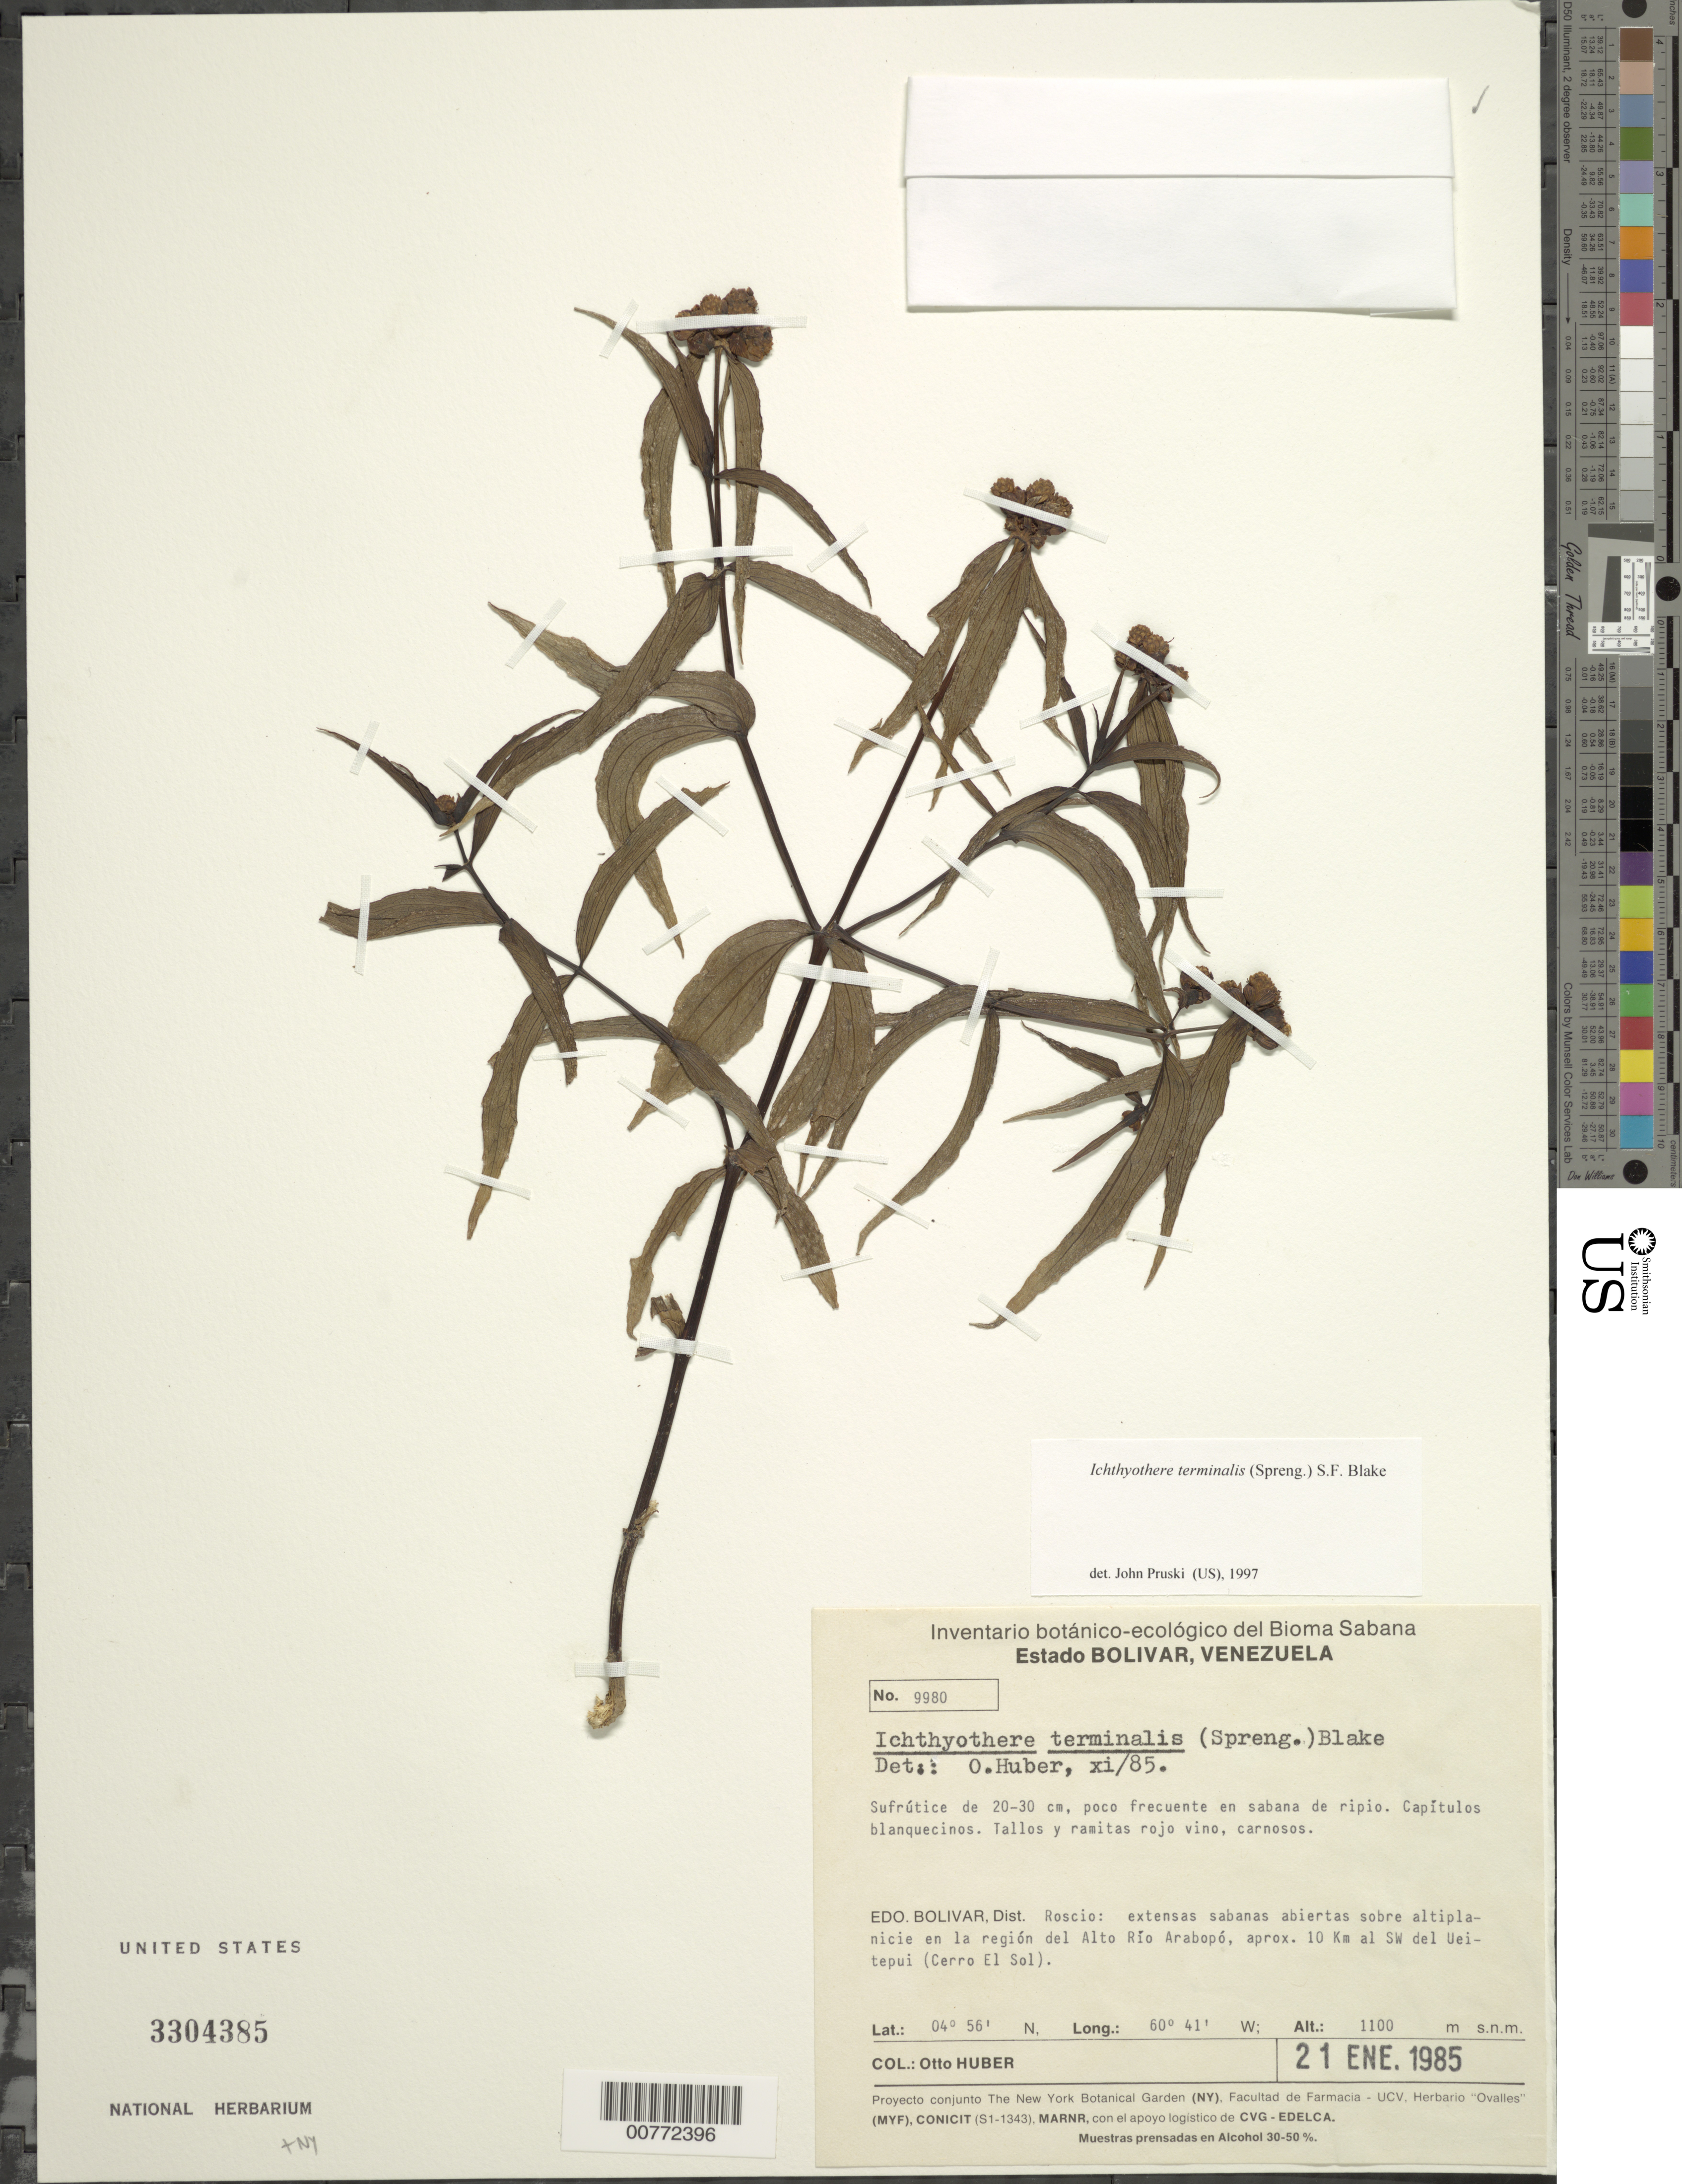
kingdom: Plantae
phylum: Tracheophyta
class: Magnoliopsida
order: Asterales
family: Asteraceae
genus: Ichthyothere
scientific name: Ichthyothere terminalis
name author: (Spreng.) S.F. Blake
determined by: Pruski, J. F.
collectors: O. Huber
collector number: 9980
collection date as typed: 21-Jan-85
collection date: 1985-01-21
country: Venezuela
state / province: Bolívar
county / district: Roscio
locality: Alto Río Arabapó, 10 km SW del Ueitepuí (Cerro El Sol)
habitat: Extensas sabanas abiertas sobre altiplanicie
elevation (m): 1100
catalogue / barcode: US 3304385